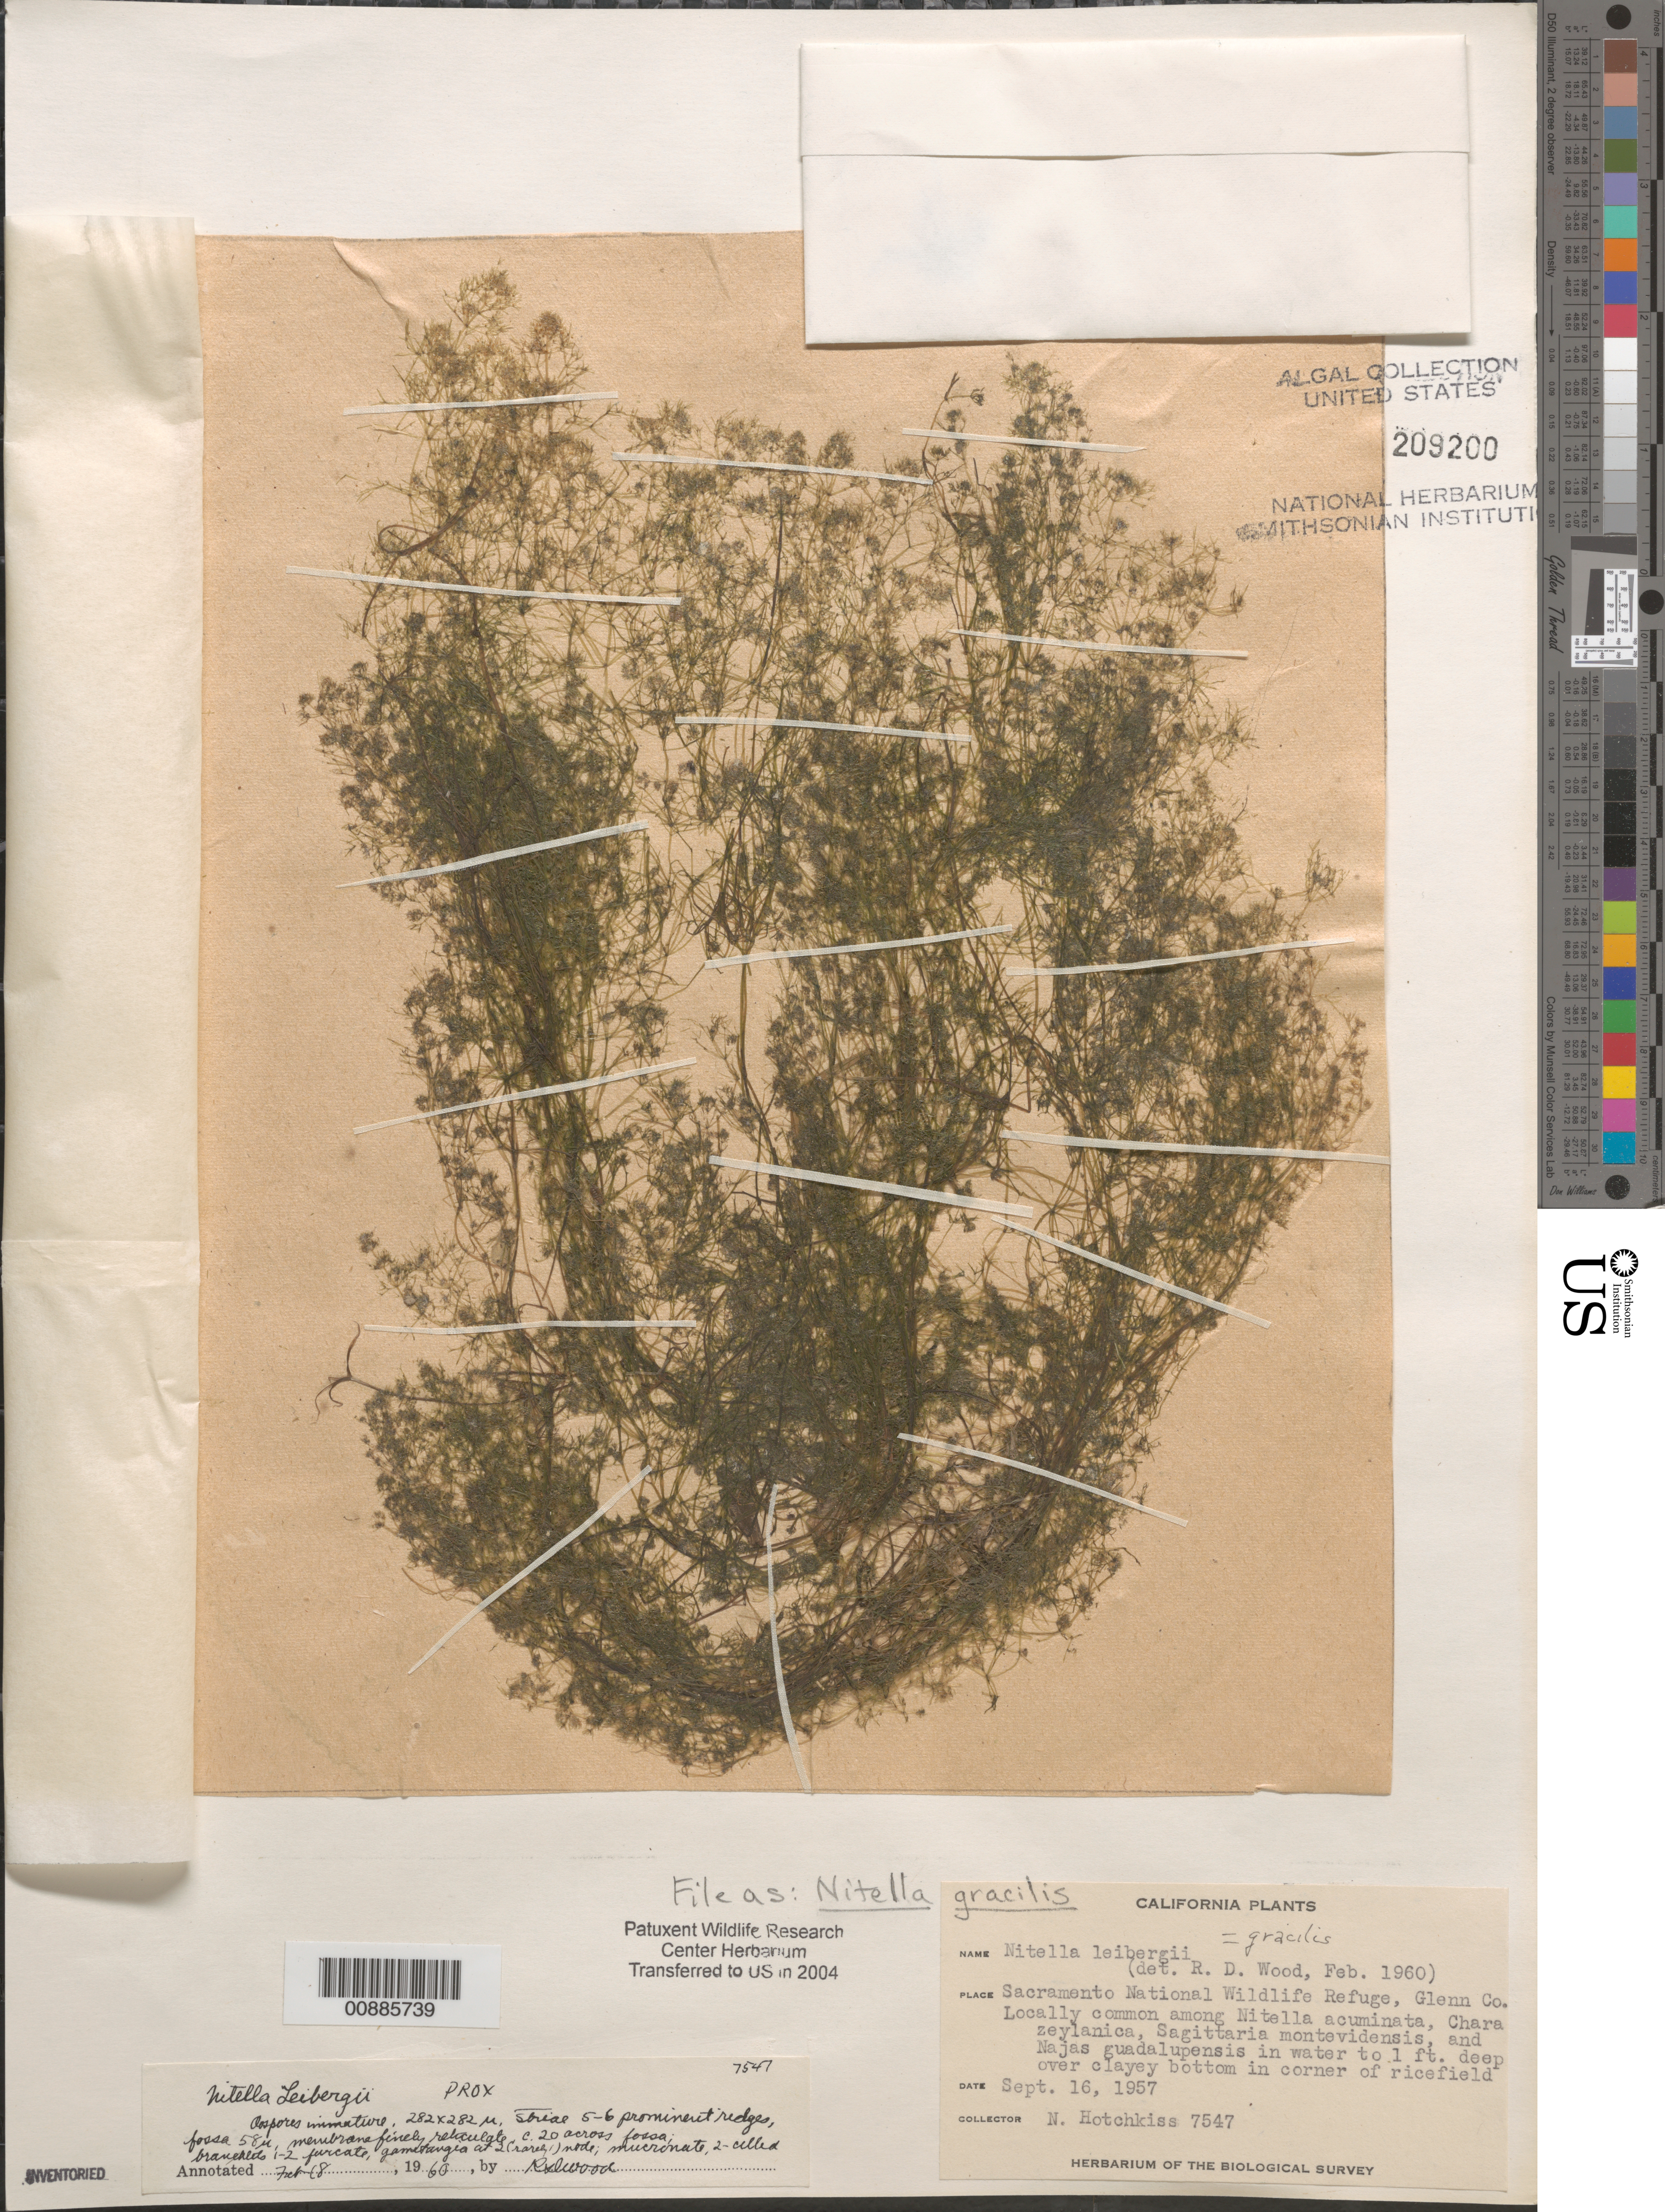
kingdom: Plantae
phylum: Charophyta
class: Charophyceae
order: Charales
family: Characeae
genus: Nitella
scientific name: Nitella gracilis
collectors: N. Hotchkiss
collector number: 7547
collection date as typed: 16 Sep 1957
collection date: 1957-09-16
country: United States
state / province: California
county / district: Glenn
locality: Sacramento National Wildlife Refuge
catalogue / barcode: US 209200